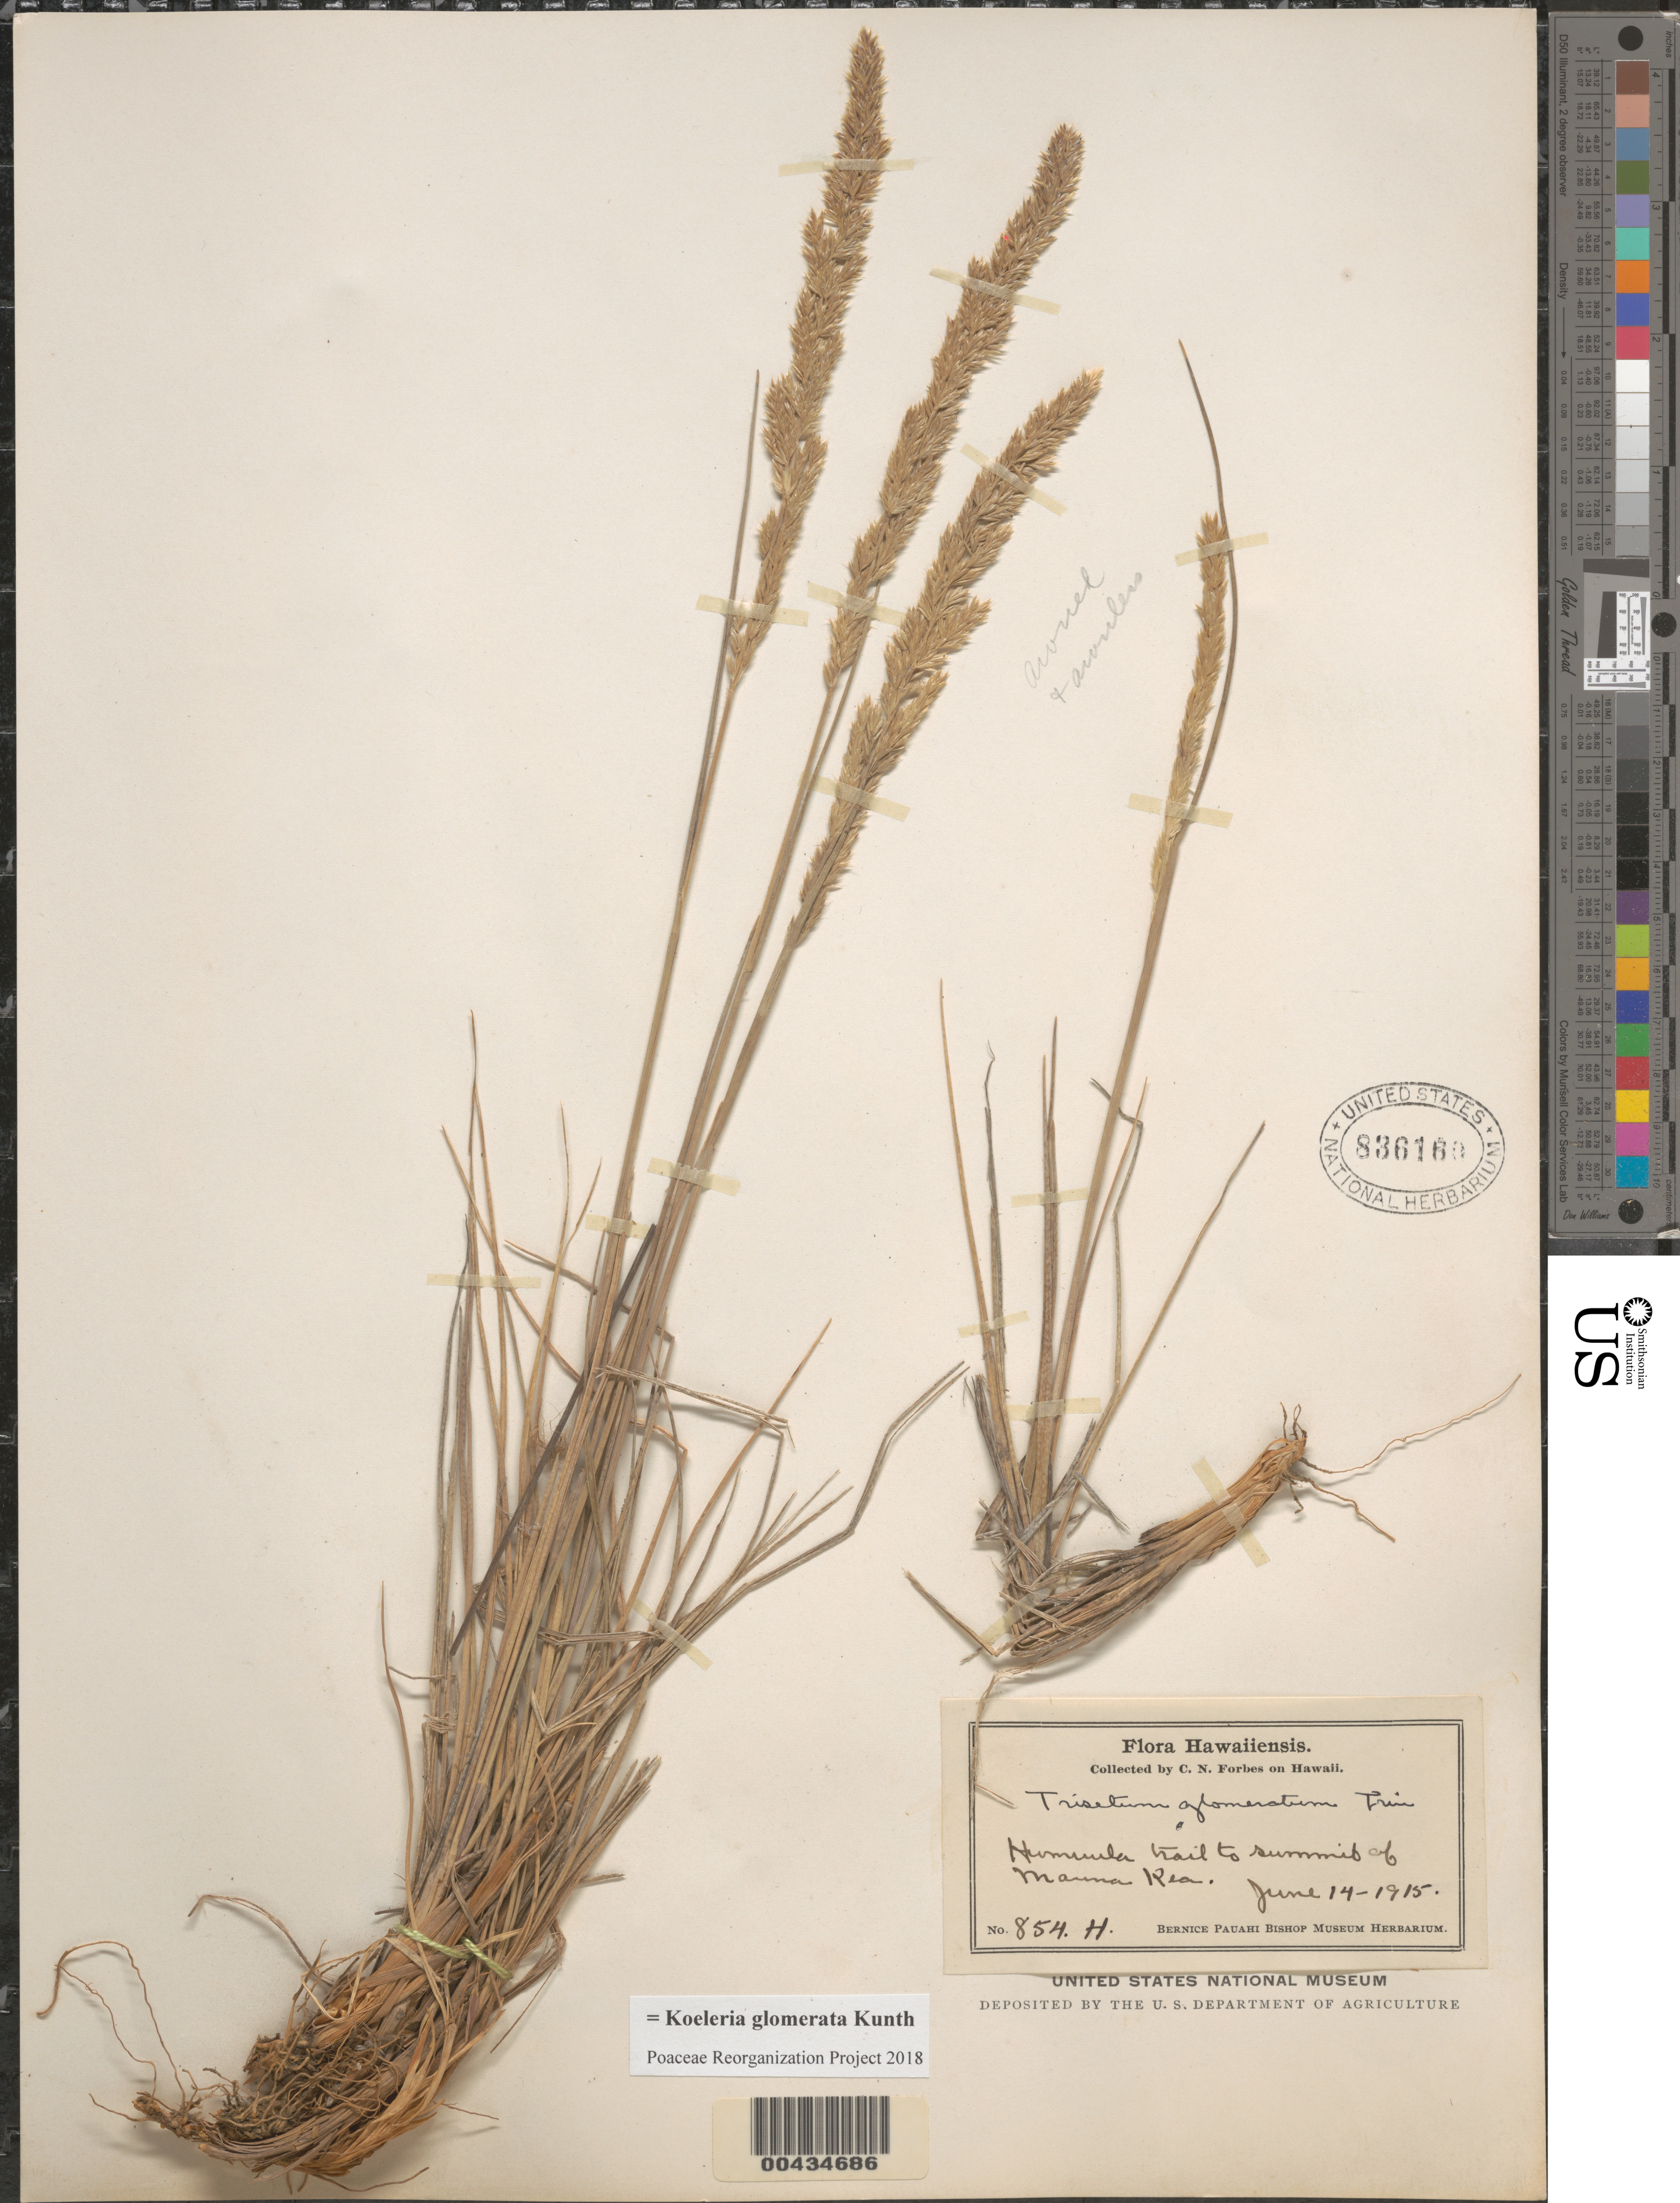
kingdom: Plantae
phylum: Tracheophyta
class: Liliopsida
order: Poales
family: Poaceae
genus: Koeleria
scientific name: Koeleria glomerata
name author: Kunth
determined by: Poaceae Reorganization Project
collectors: C. N. Forbes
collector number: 854.H.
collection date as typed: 14 Jun 1915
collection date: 1915-06-14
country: United States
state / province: Hawaii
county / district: Hawaii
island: Hawaii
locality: Humuula trail to summit of Mauna Kea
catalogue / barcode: US 836160